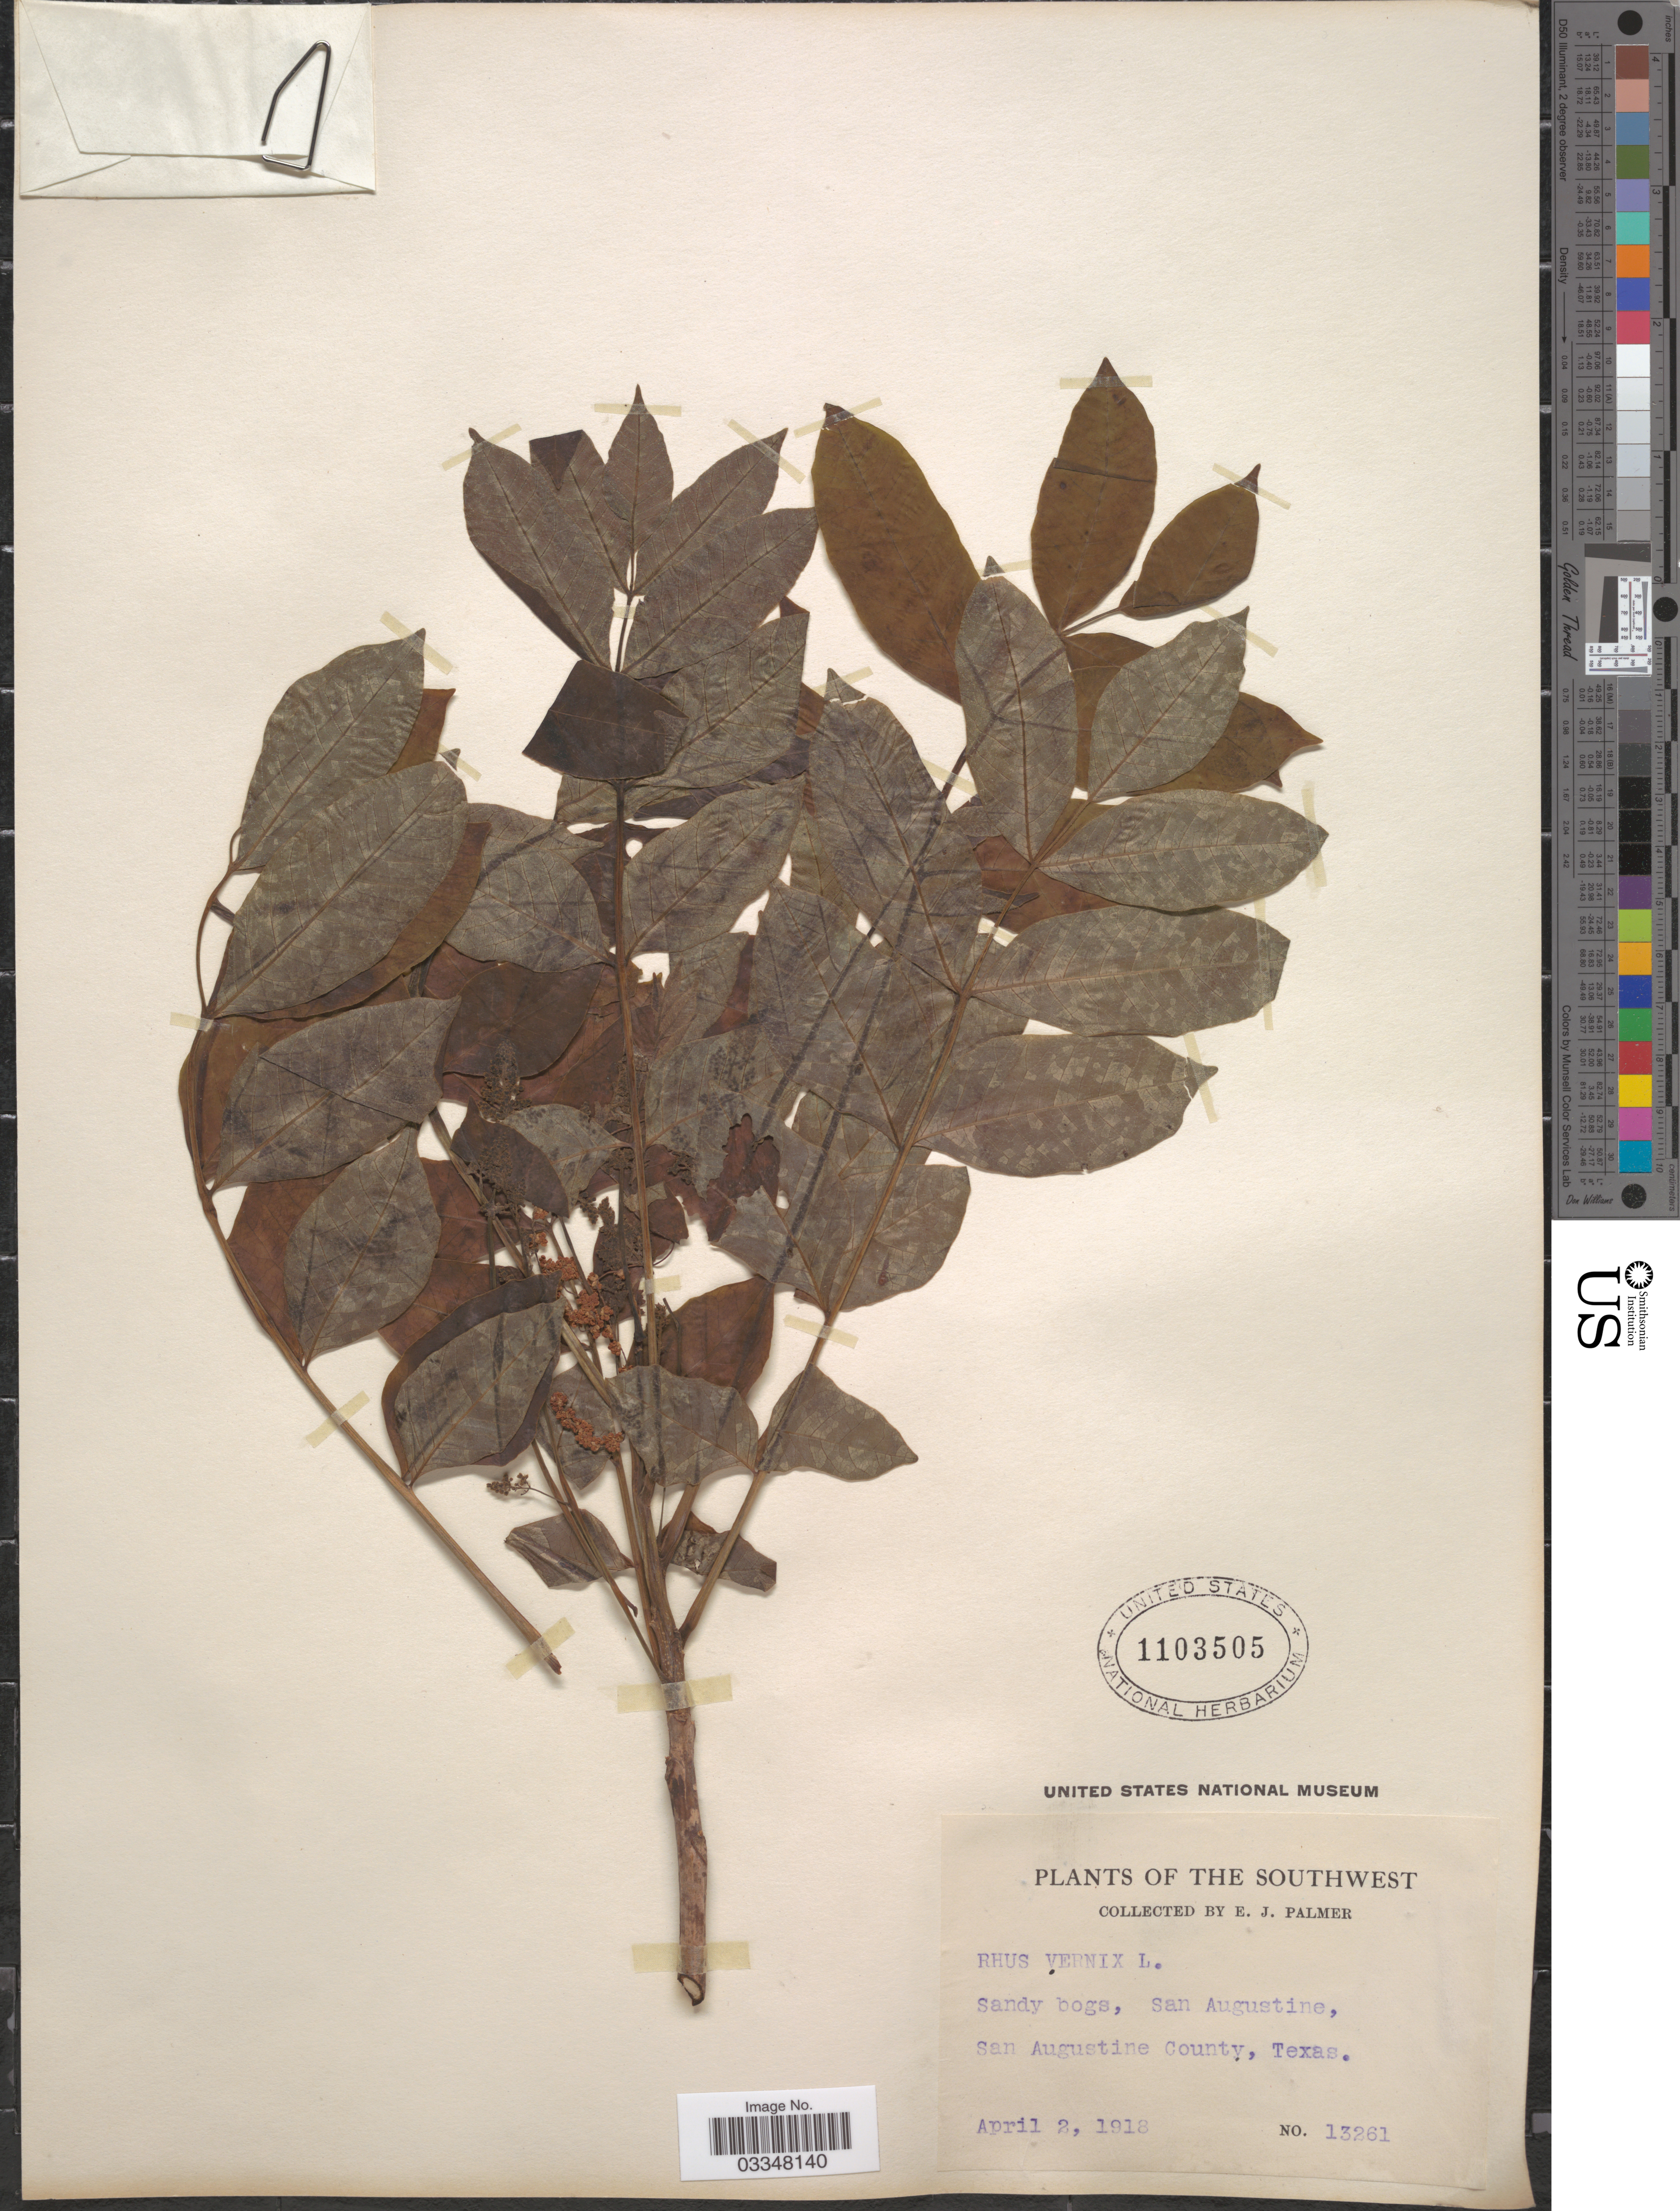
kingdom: Plantae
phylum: Tracheophyta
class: Magnoliopsida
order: Sapindales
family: Anacardiaceae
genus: Toxicodendron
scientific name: Toxicodendron vernix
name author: (L.) Kuntze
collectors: E. J. Palmer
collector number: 13261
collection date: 1918-04-02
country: United States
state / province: Texas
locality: The Southwest. San Augustine, San Augustine County.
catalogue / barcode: US 1103505